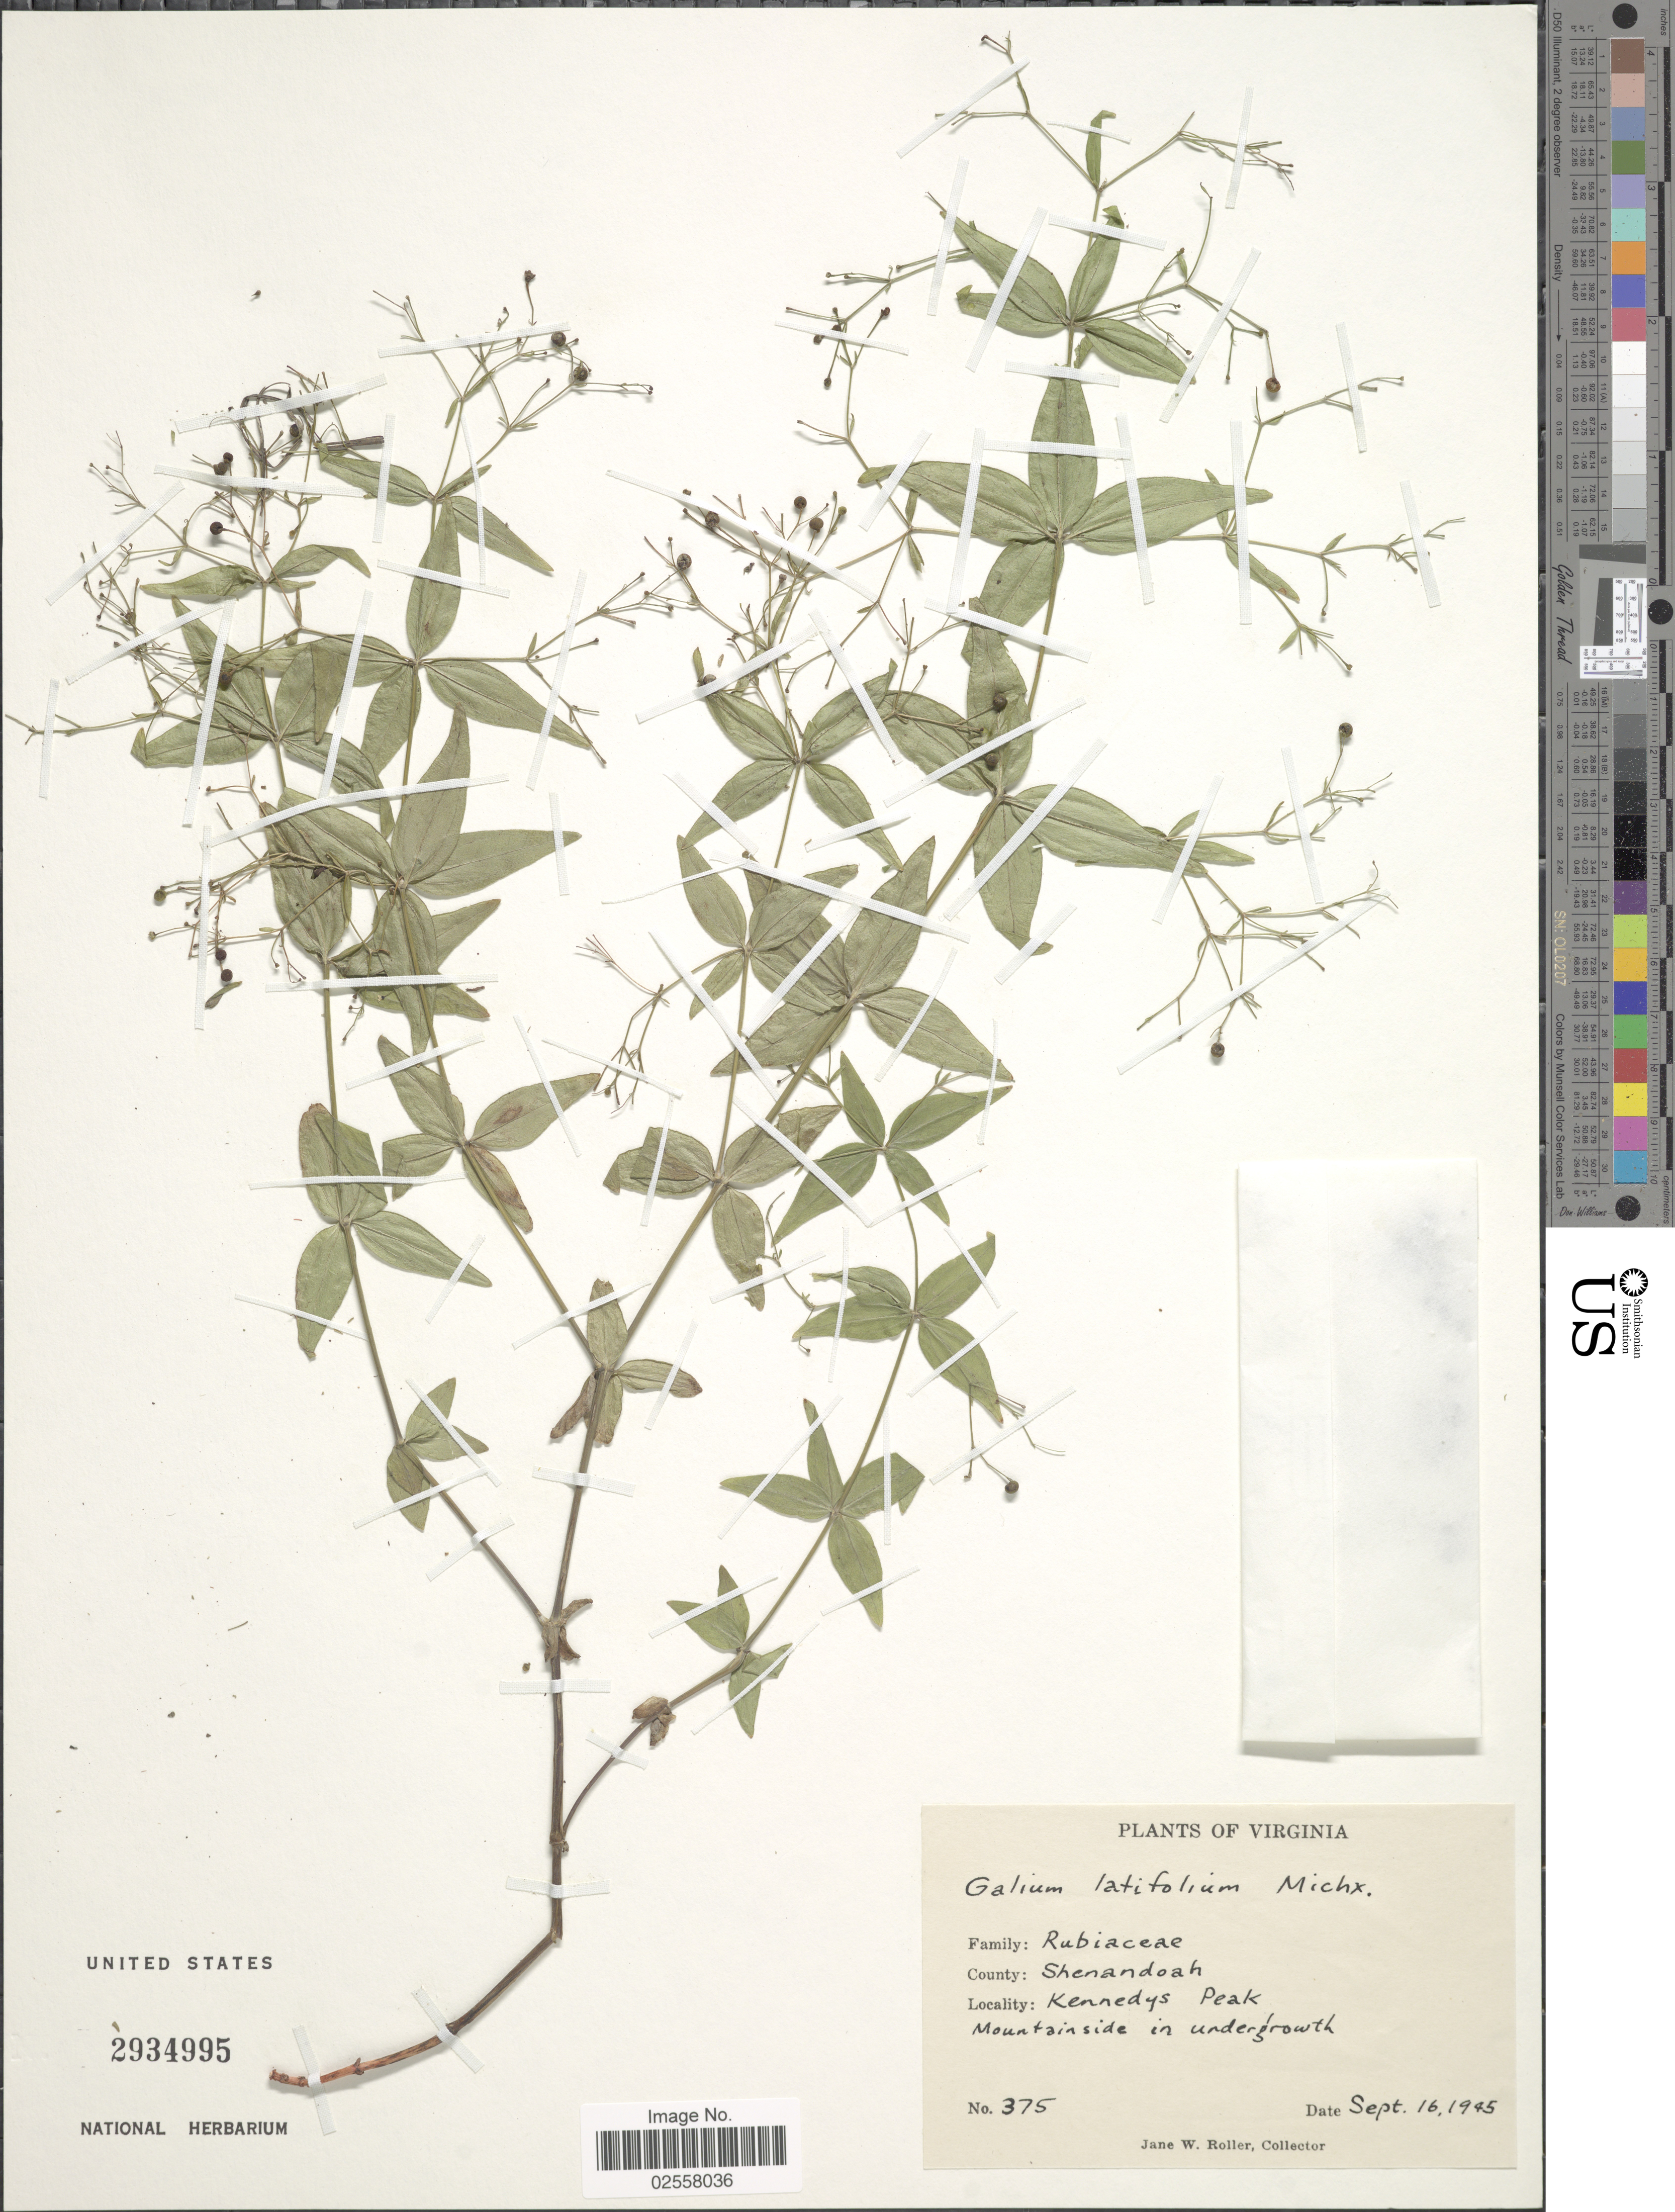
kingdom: Plantae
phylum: Tracheophyta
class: Magnoliopsida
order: Gentianales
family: Rubiaceae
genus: Galium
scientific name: Galium latifolium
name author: Michx.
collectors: J. W. Roller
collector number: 375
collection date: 1945-09-16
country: United States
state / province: Virginia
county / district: Shenandoah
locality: County: Shenandoah, Kennedys Peak, Mountainside in undergrowth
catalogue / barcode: US 2934995